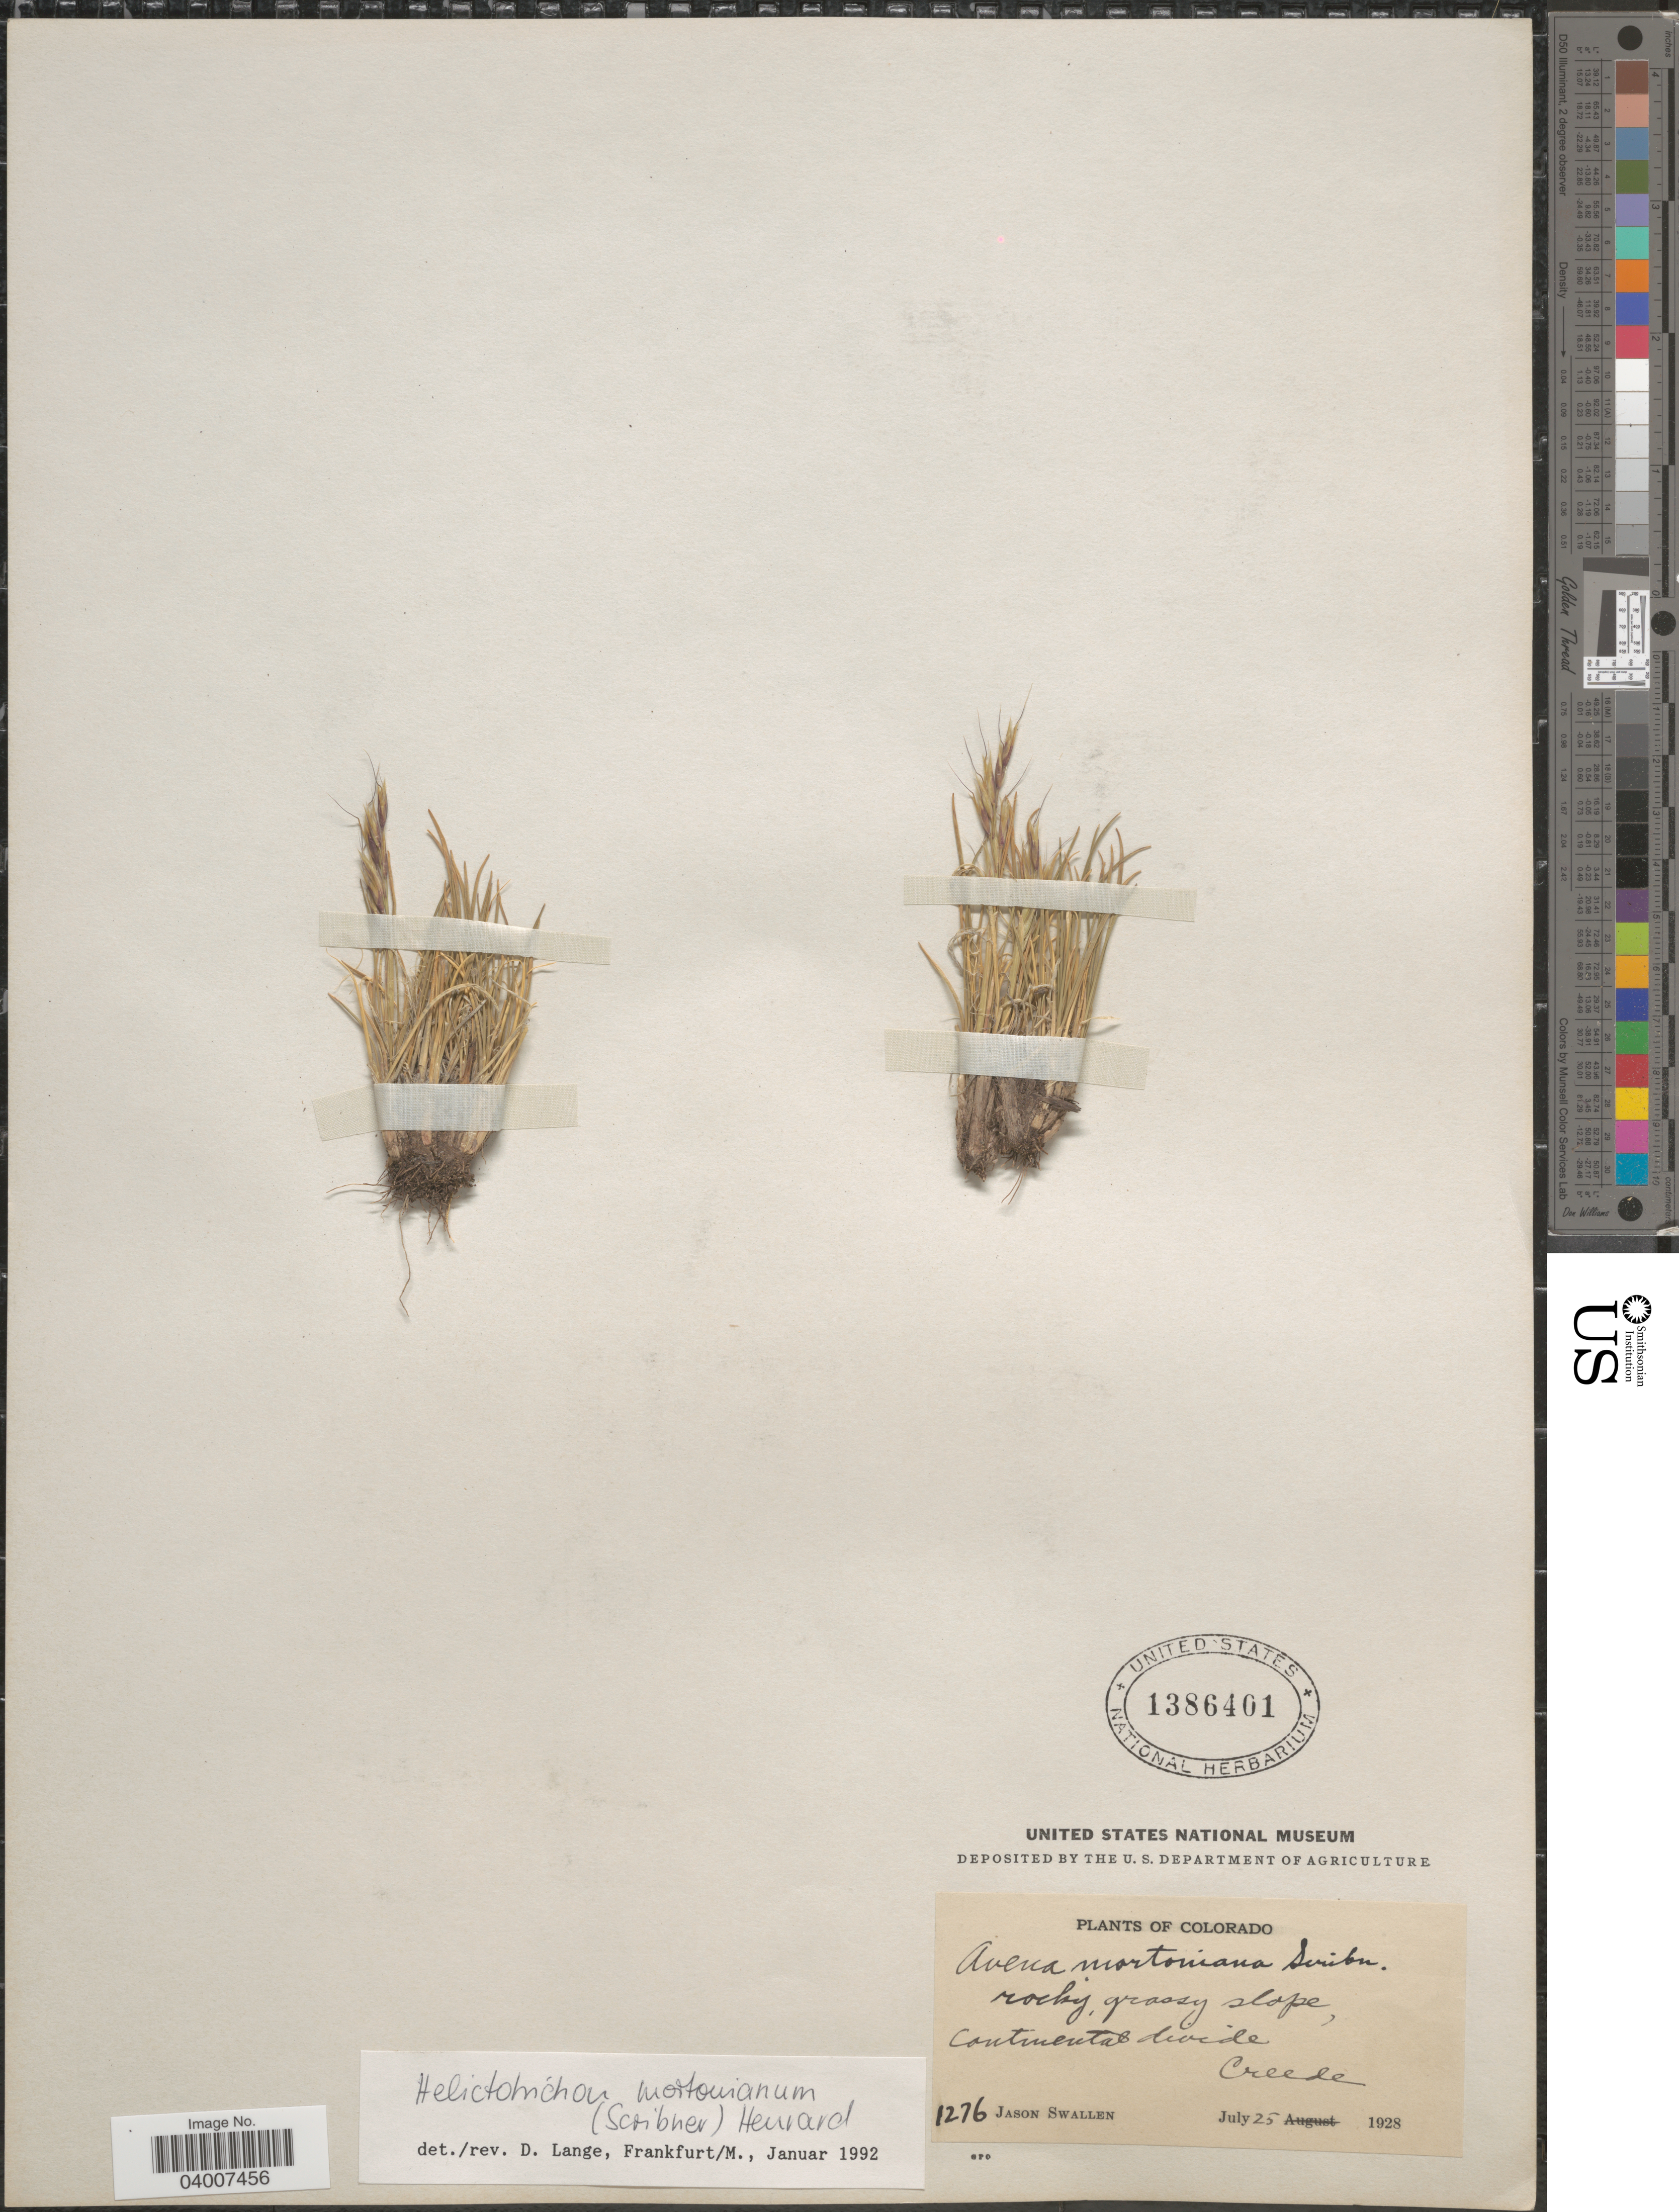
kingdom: Plantae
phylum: Tracheophyta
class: Liliopsida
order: Poales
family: Poaceae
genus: Helictotrichon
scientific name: Helictotrichon mortonianum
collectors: J. R. Swallen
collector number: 1276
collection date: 1928-07-25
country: United States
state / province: Colorado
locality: Continental divide. Creede.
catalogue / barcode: US 1386401